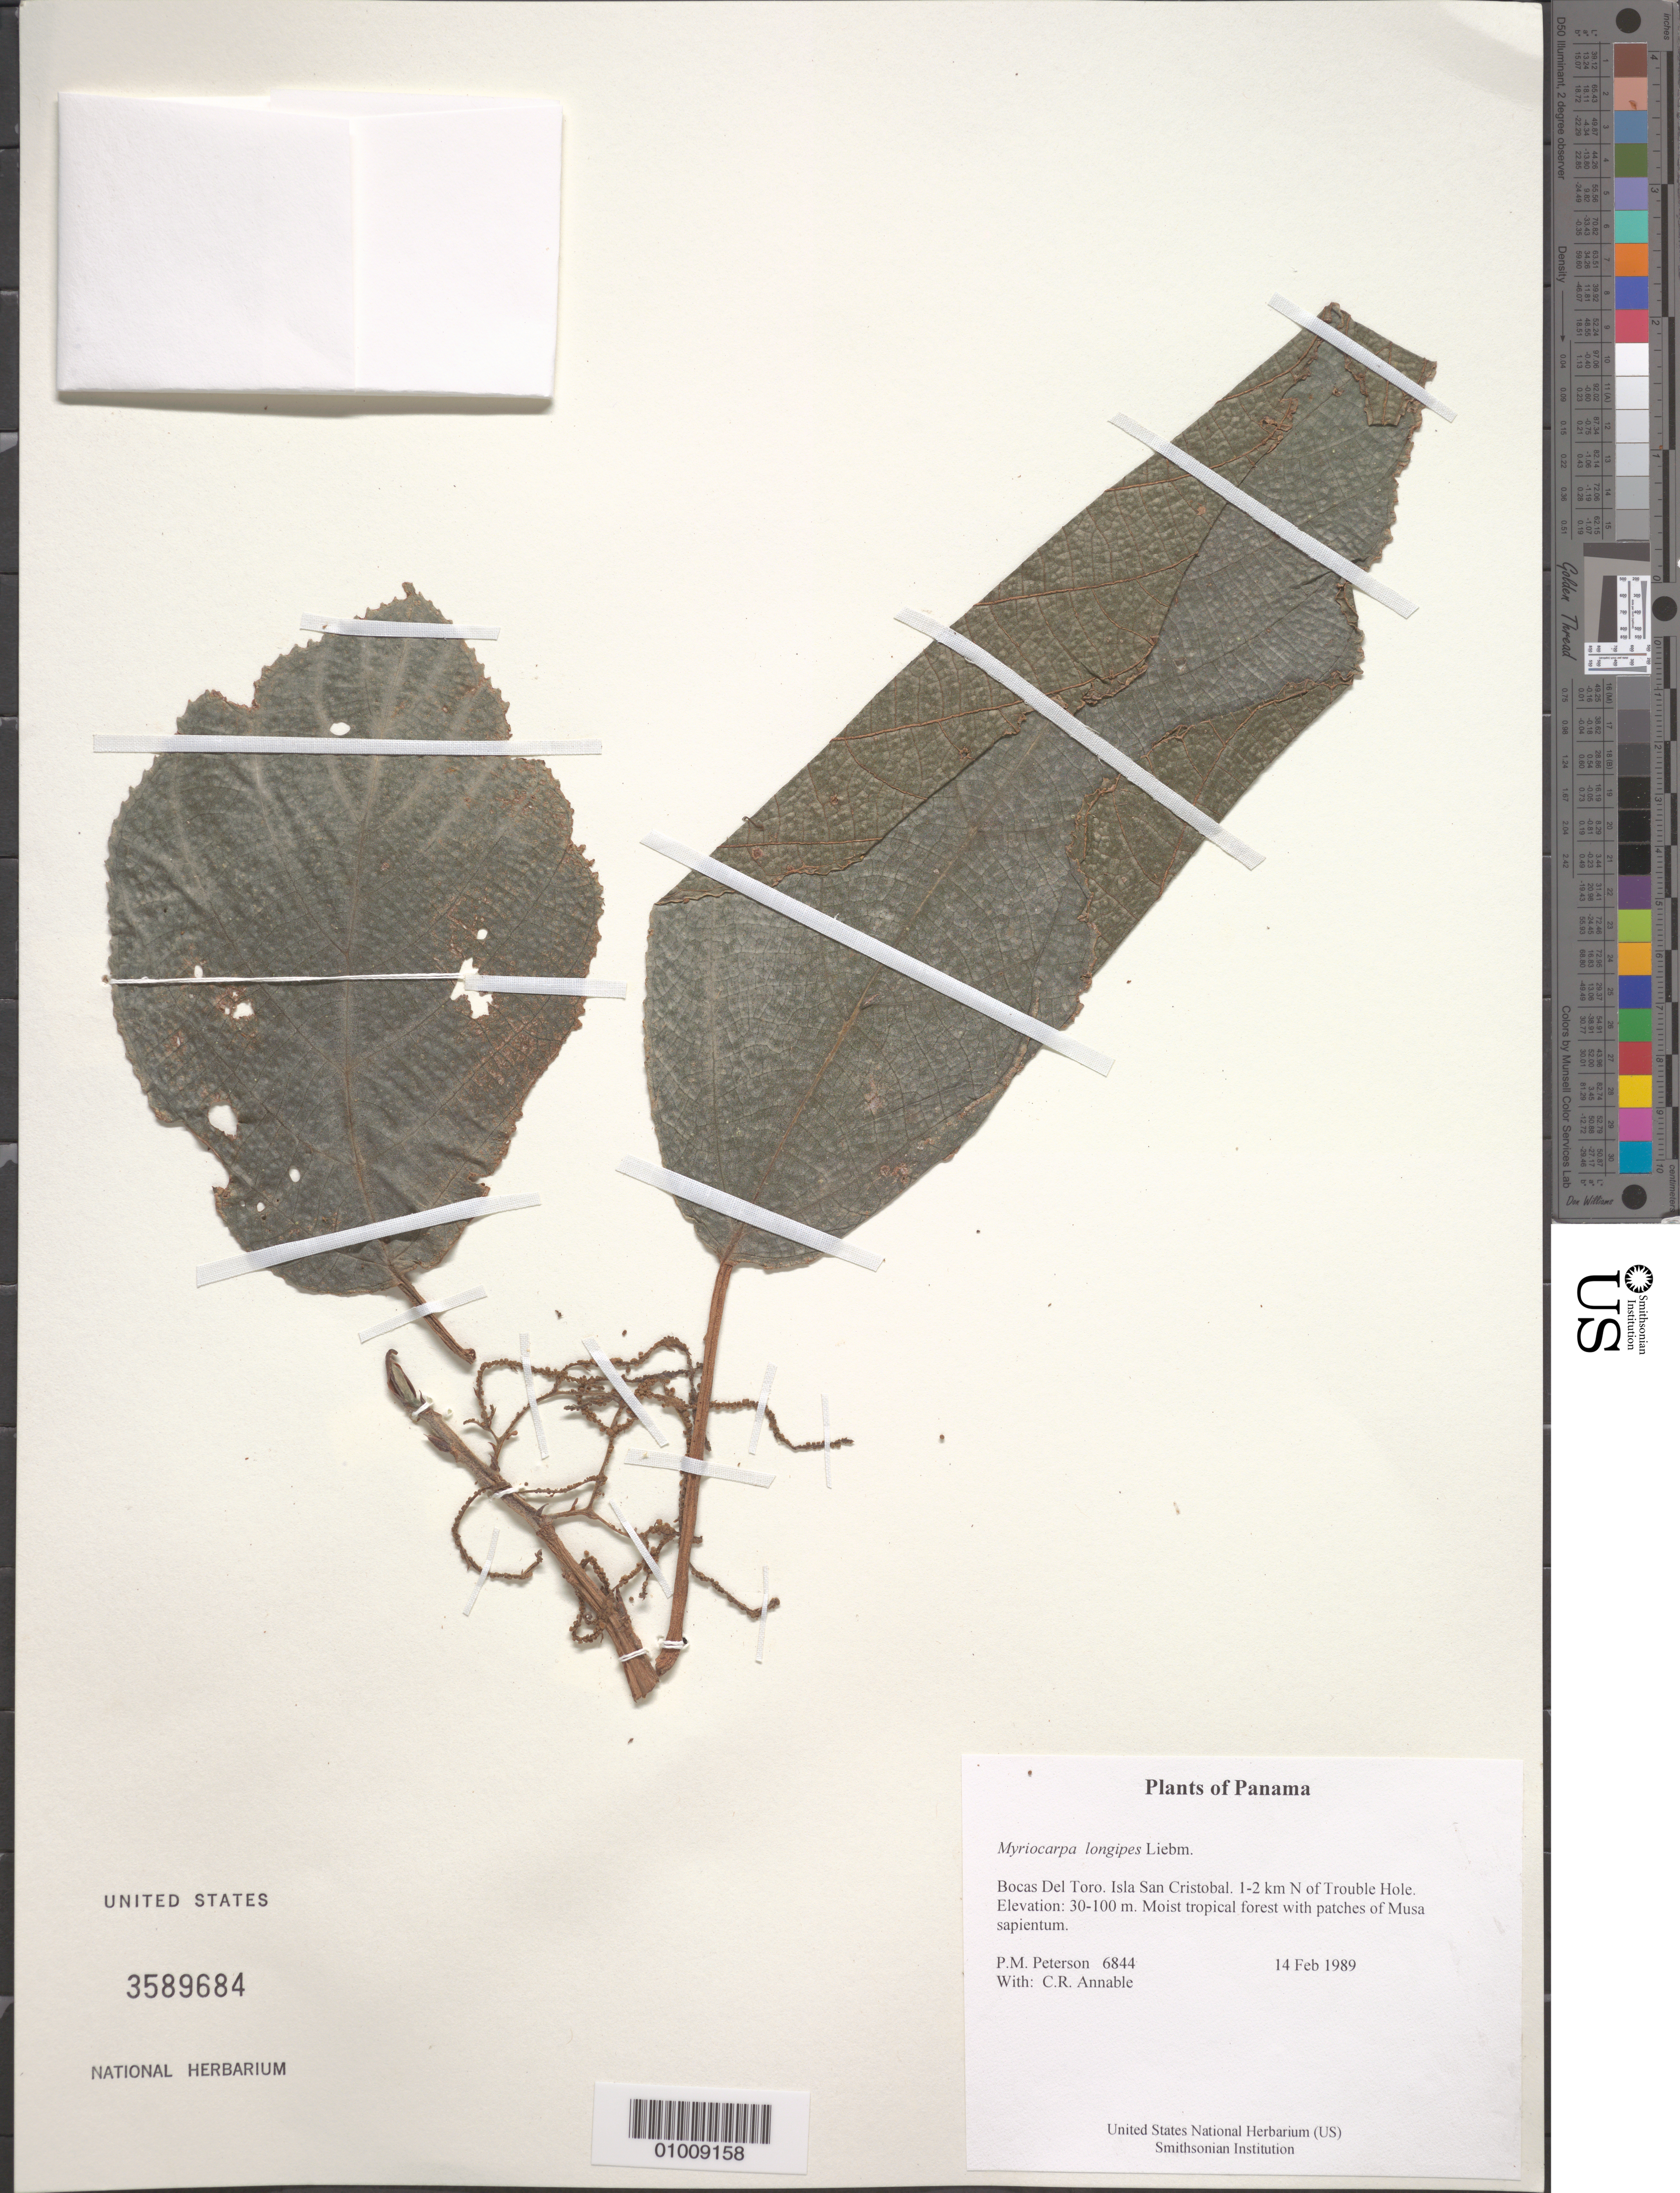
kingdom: Plantae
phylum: Tracheophyta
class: Magnoliopsida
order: Rosales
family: Urticaceae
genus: Myriocarpa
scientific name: Myriocarpa longipes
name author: Liebm.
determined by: Liesner, R. L.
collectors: P. M. Peterson & C. R. Annable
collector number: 06844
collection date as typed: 14 Feb 1989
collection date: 1989-02-14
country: Panama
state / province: Bocas del Toro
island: San Cristobal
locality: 1-2 km N of Trouble Hole.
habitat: Moist tropical forest with patches of Musa sapientum.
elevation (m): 30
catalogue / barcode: US 3589684